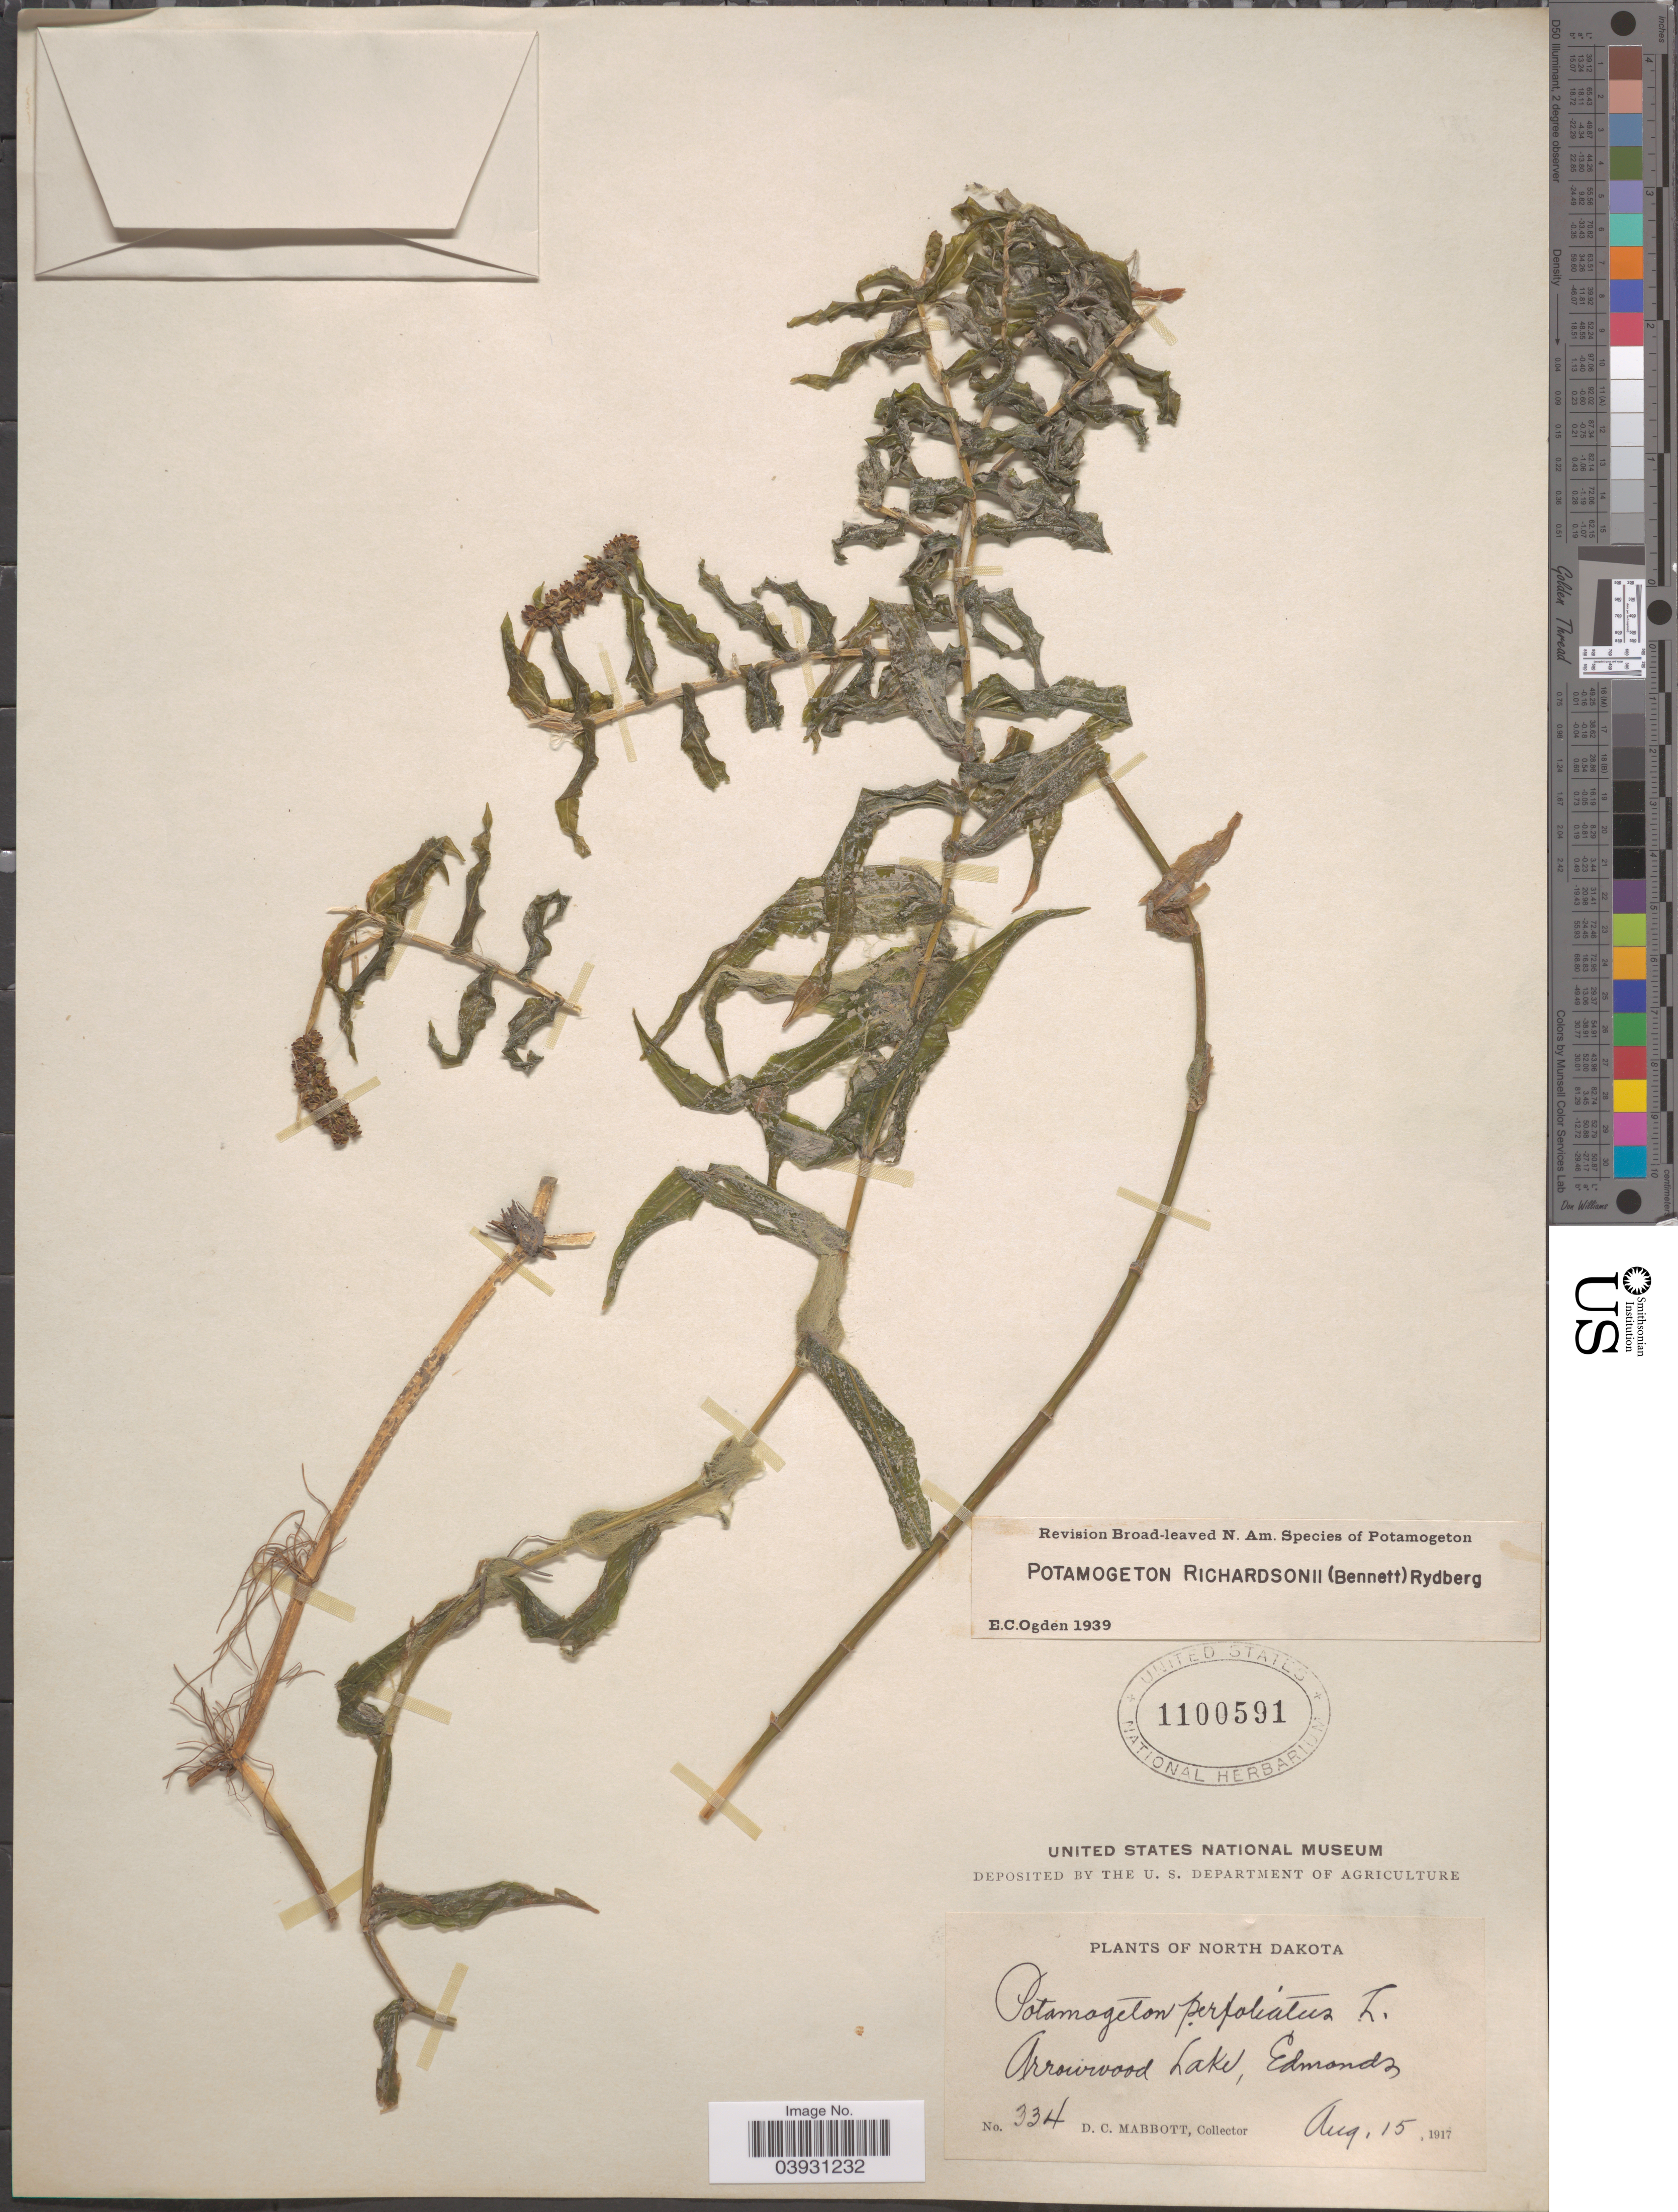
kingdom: Plantae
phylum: Tracheophyta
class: Liliopsida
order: Alismatales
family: Potamogetonaceae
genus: Potamogeton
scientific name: Potamogeton richardsonii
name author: (A.W. Benn.) Rydb.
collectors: D. Mabbott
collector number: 334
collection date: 1917-08-15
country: United States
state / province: North Dakota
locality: Arrowwood Lake, Edmonds.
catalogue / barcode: US 1100591